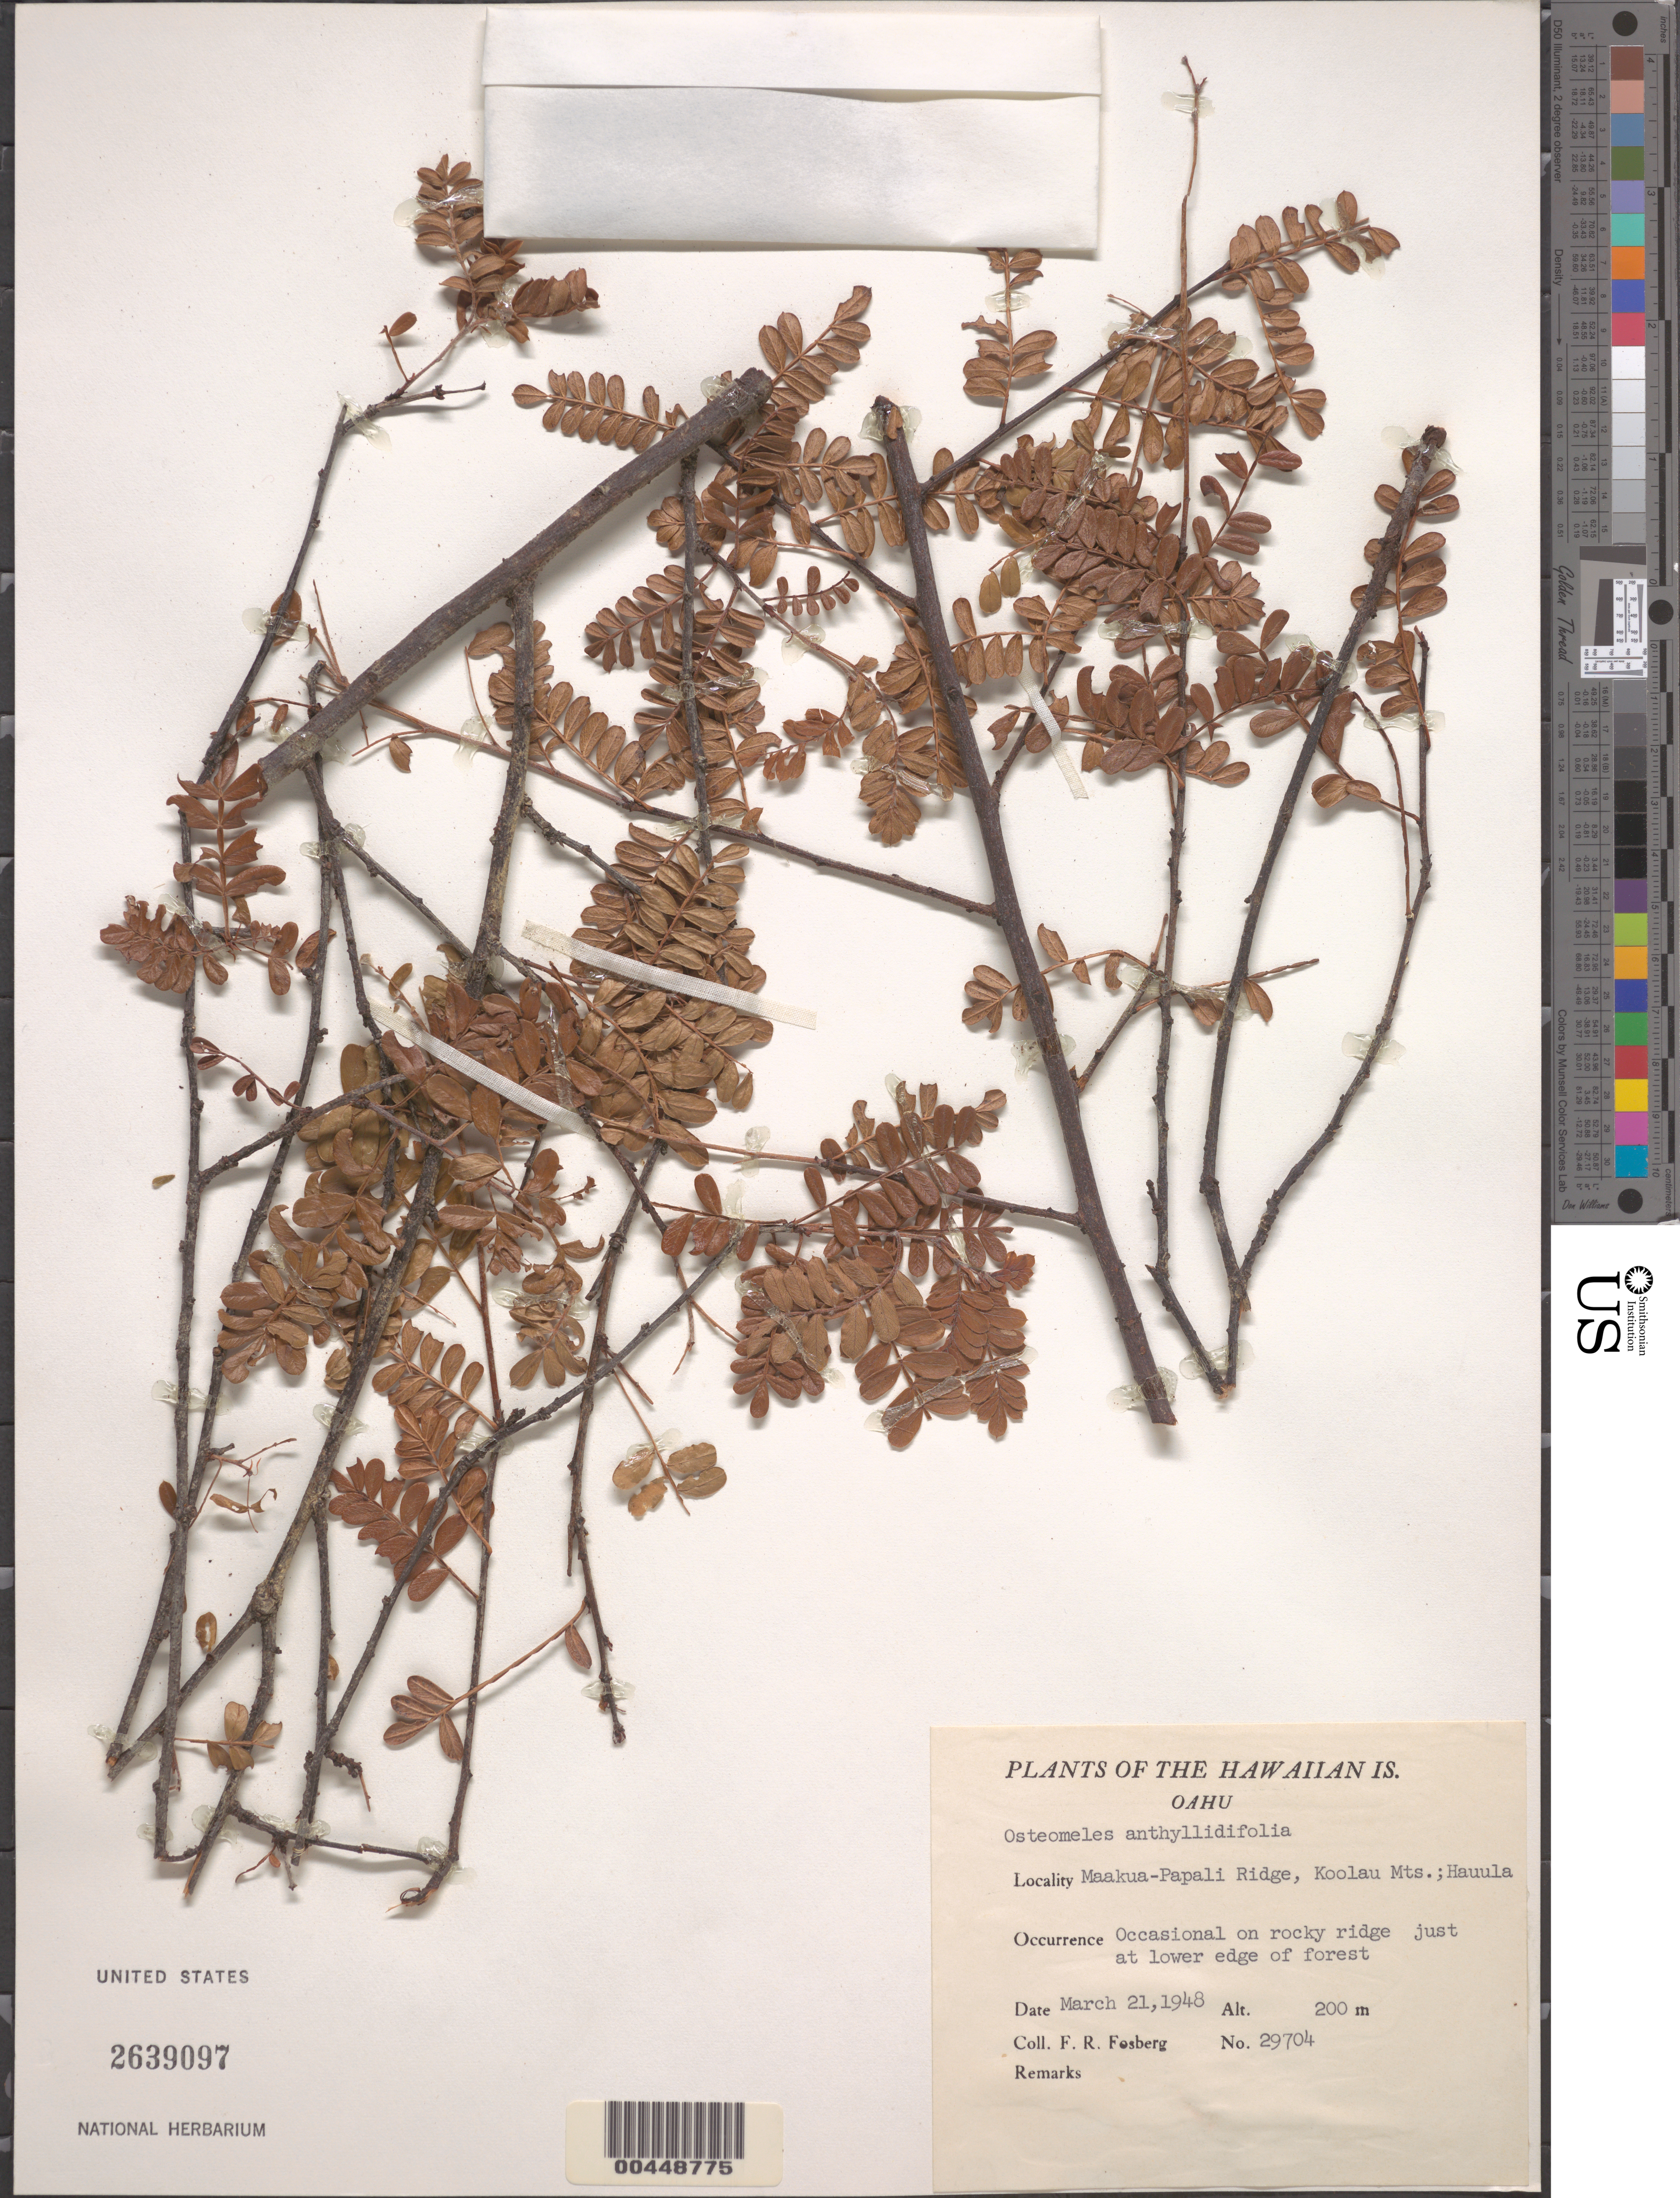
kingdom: Plantae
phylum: Tracheophyta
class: Magnoliopsida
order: Rosales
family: Rosaceae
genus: Osteomeles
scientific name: Osteomeles anthyllidifolia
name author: (Small) Lindl.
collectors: F. R. Fosberg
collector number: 29704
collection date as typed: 21 Mar 1948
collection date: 1948-03-21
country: United States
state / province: Hawaii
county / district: Honolulu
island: Oahu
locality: Maakua-Papali Ridge, Koolau Mts., Hauula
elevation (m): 200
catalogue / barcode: US 2639097